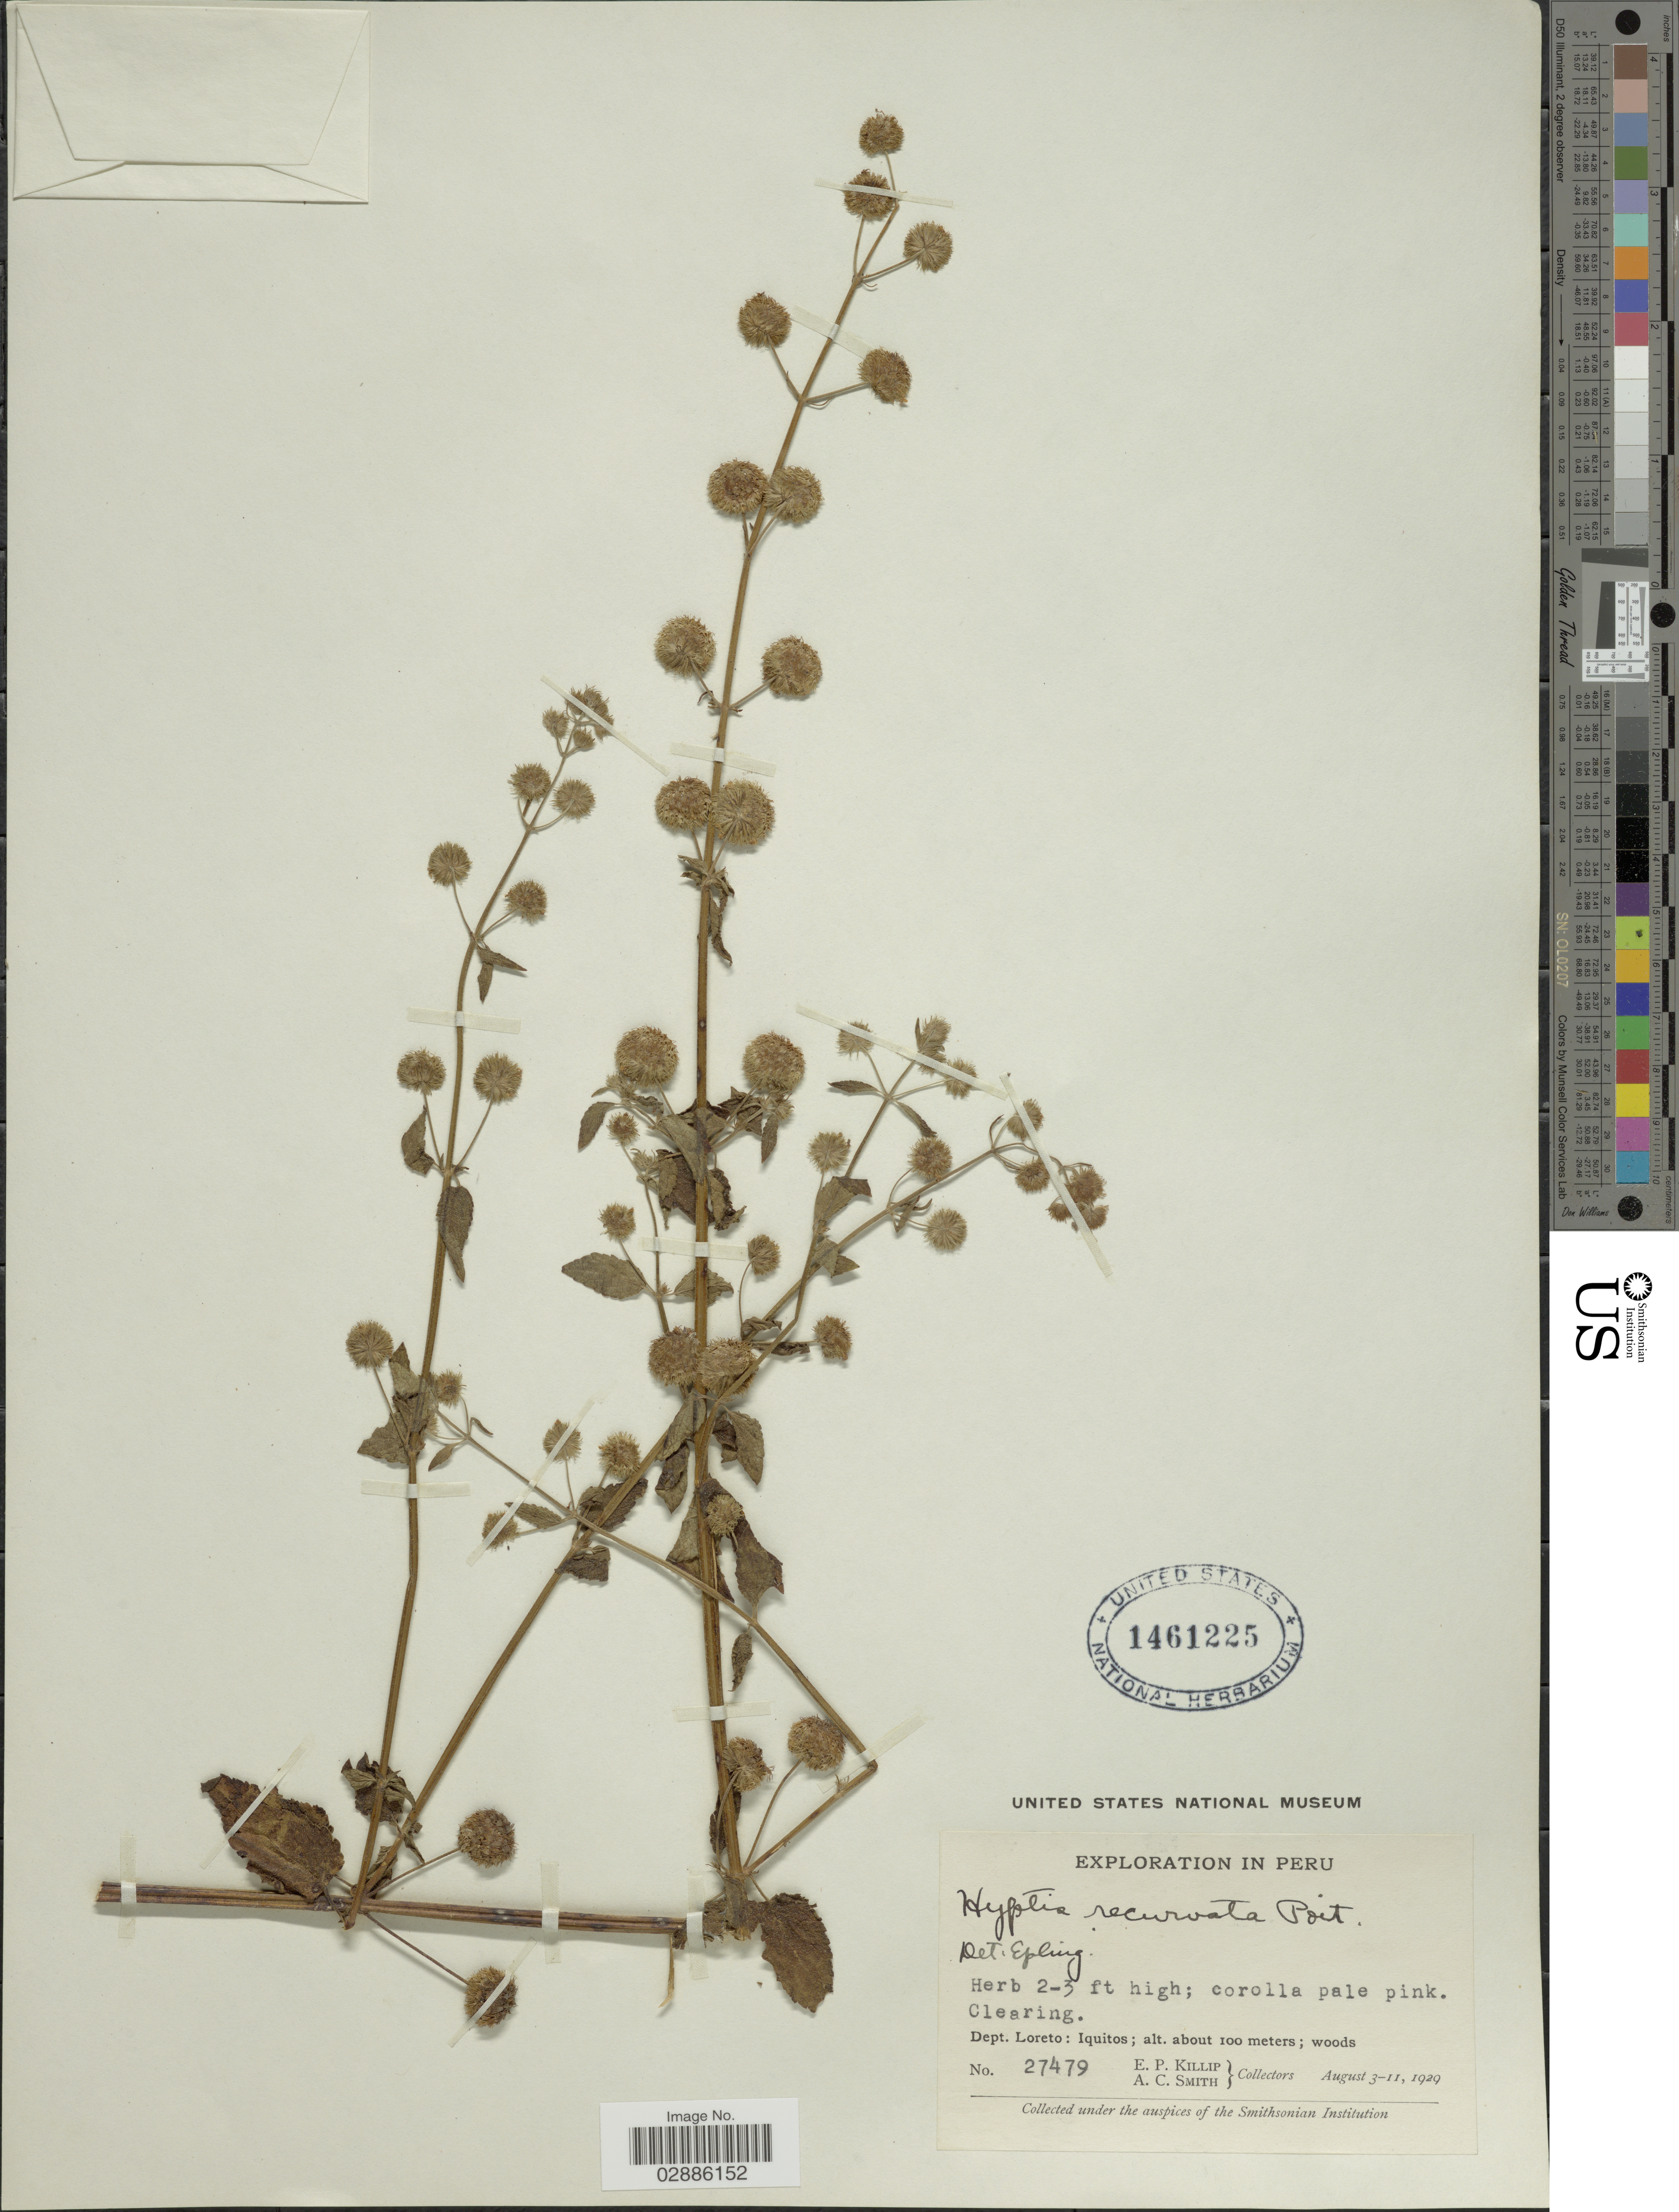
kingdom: Plantae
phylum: Tracheophyta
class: Magnoliopsida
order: Lamiales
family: Lamiaceae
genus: Hyptis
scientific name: Hyptis recurvata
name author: Poit.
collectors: E. P. Killip & A. C. Smith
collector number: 27479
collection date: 1929-08-03/1929-08-11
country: Peru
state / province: Loreto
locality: Dept. Loreto: Iquitos.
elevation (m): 100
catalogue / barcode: US 1461225